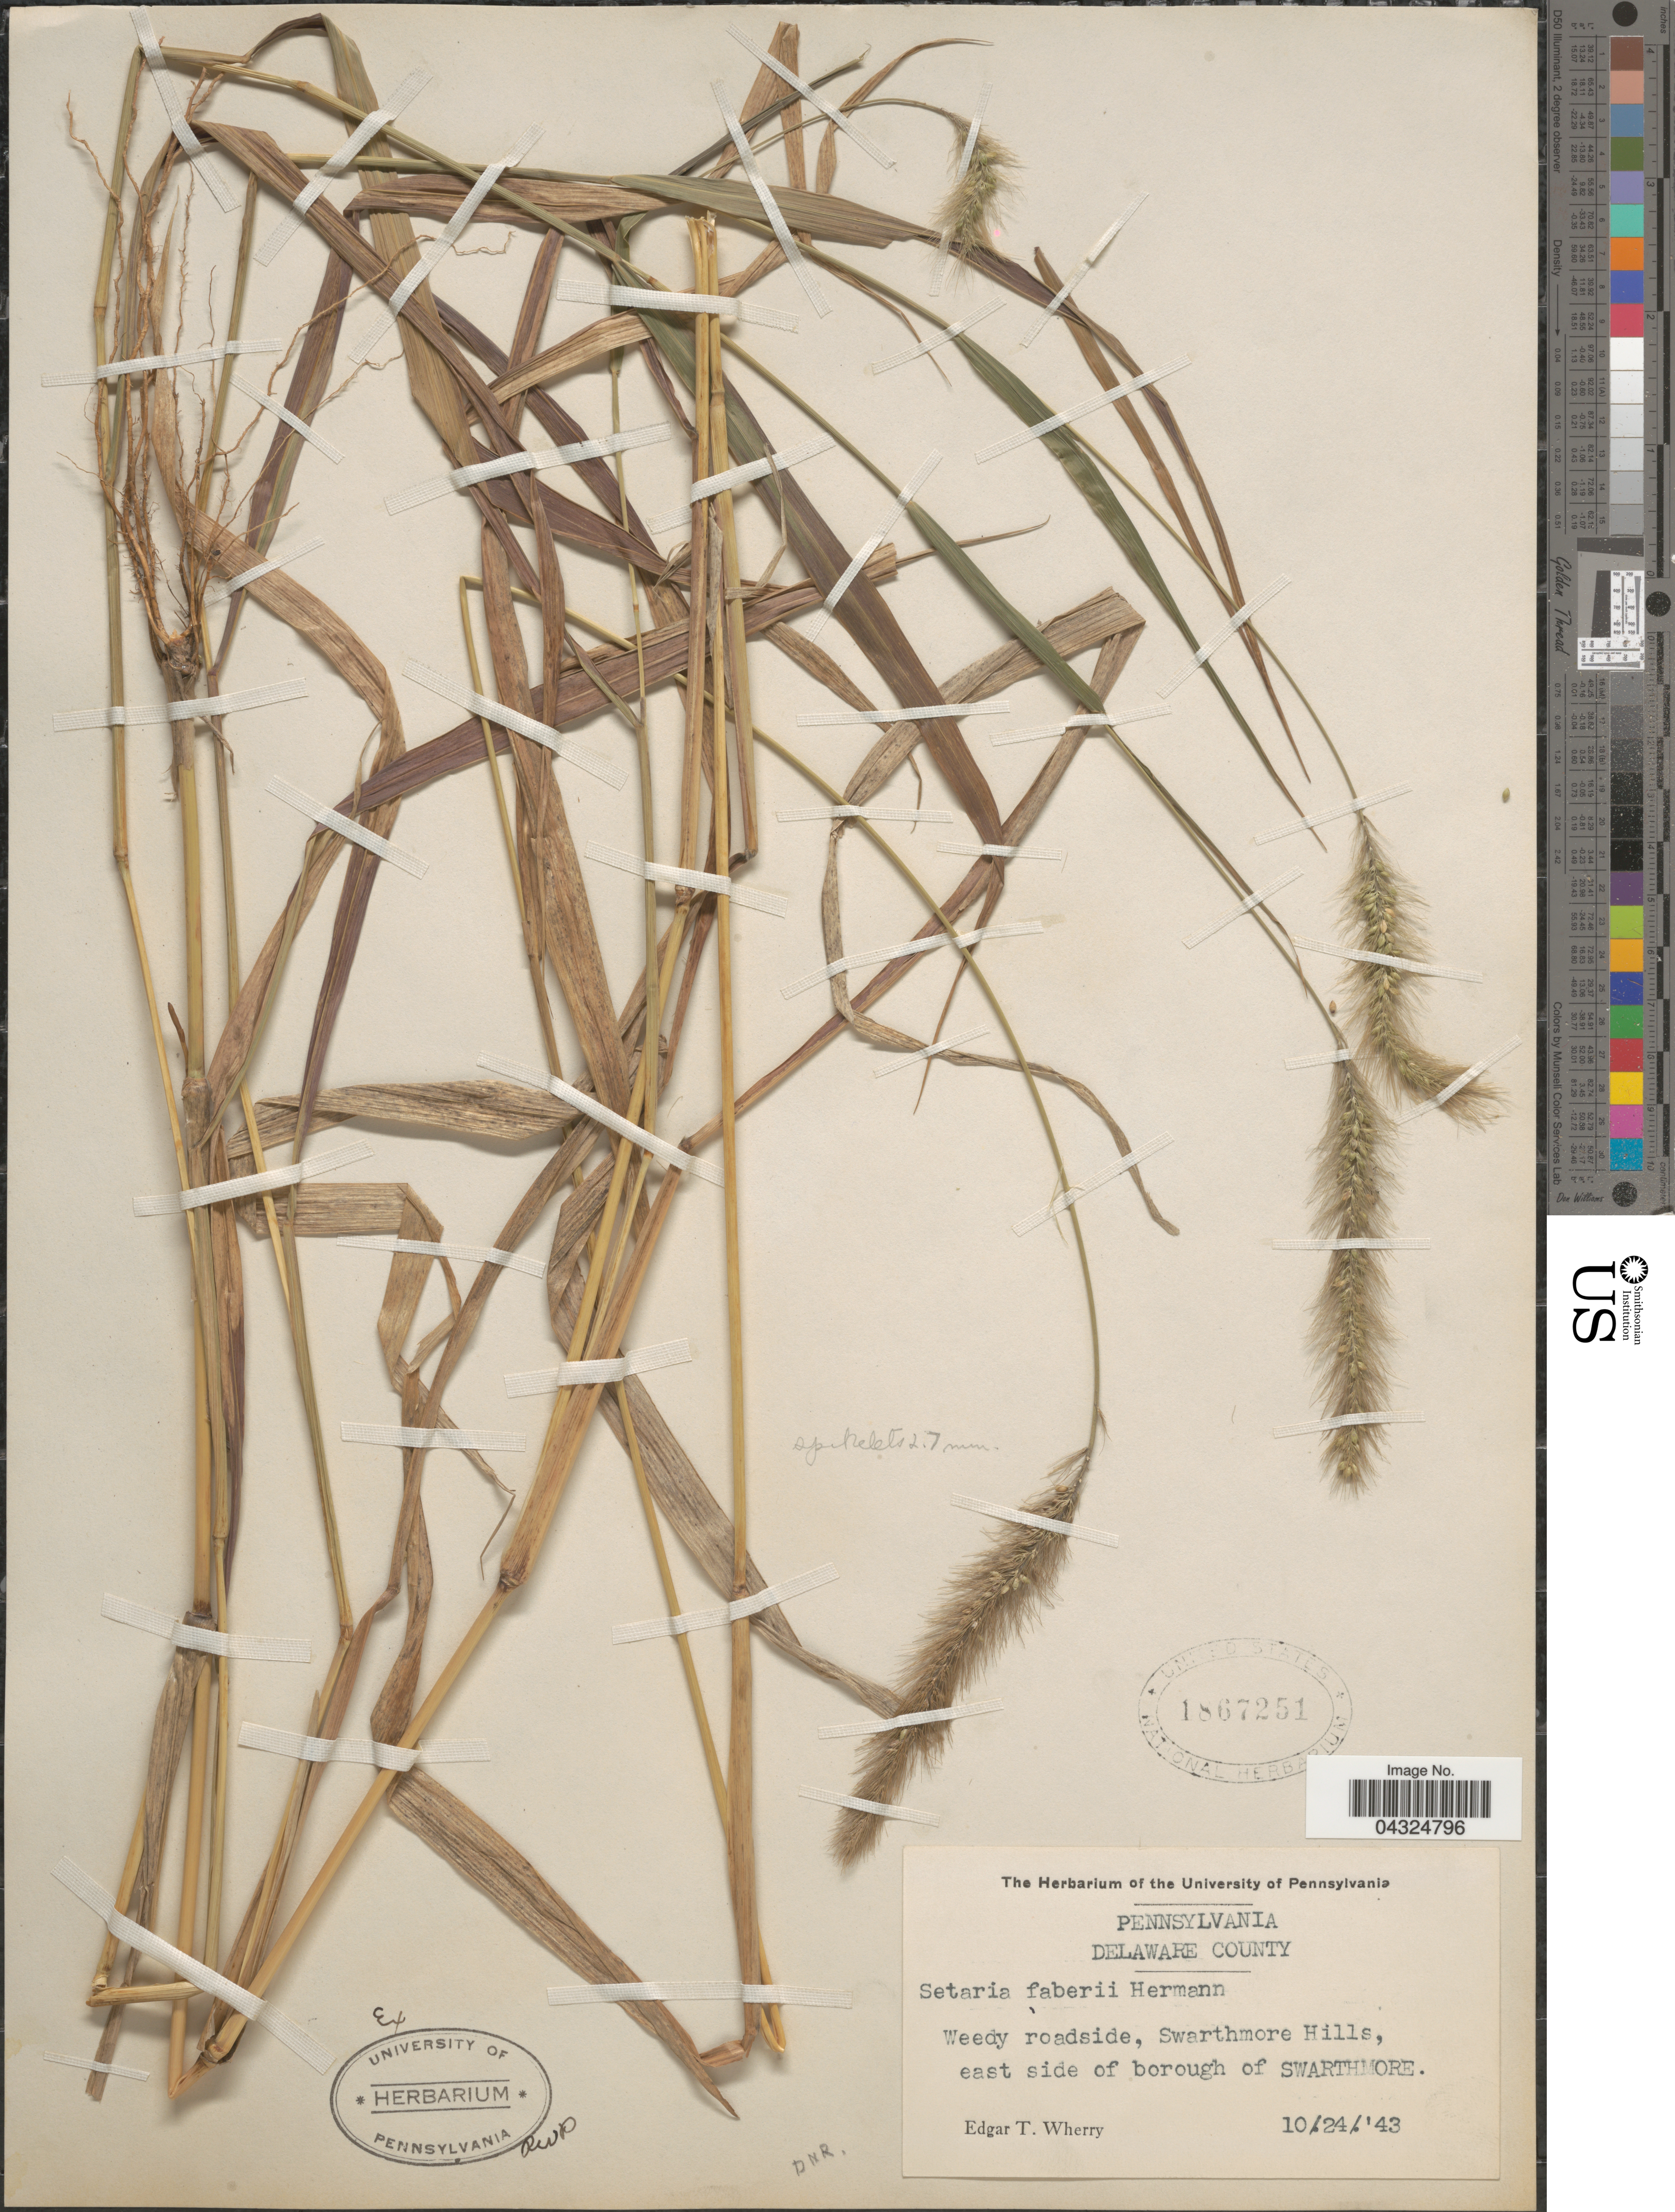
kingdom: Plantae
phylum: Tracheophyta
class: Liliopsida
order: Poales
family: Poaceae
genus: Setaria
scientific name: Setaria faberi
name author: R.A.W. Herrm.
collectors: E. T. Wherry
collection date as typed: Transcribed d/m/y: 24/10/43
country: United States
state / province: Pennsylvania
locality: Delaware County. Weedy roadside, Swarthmore Hills, east side of borough of Swarthmore.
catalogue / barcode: US 1867251